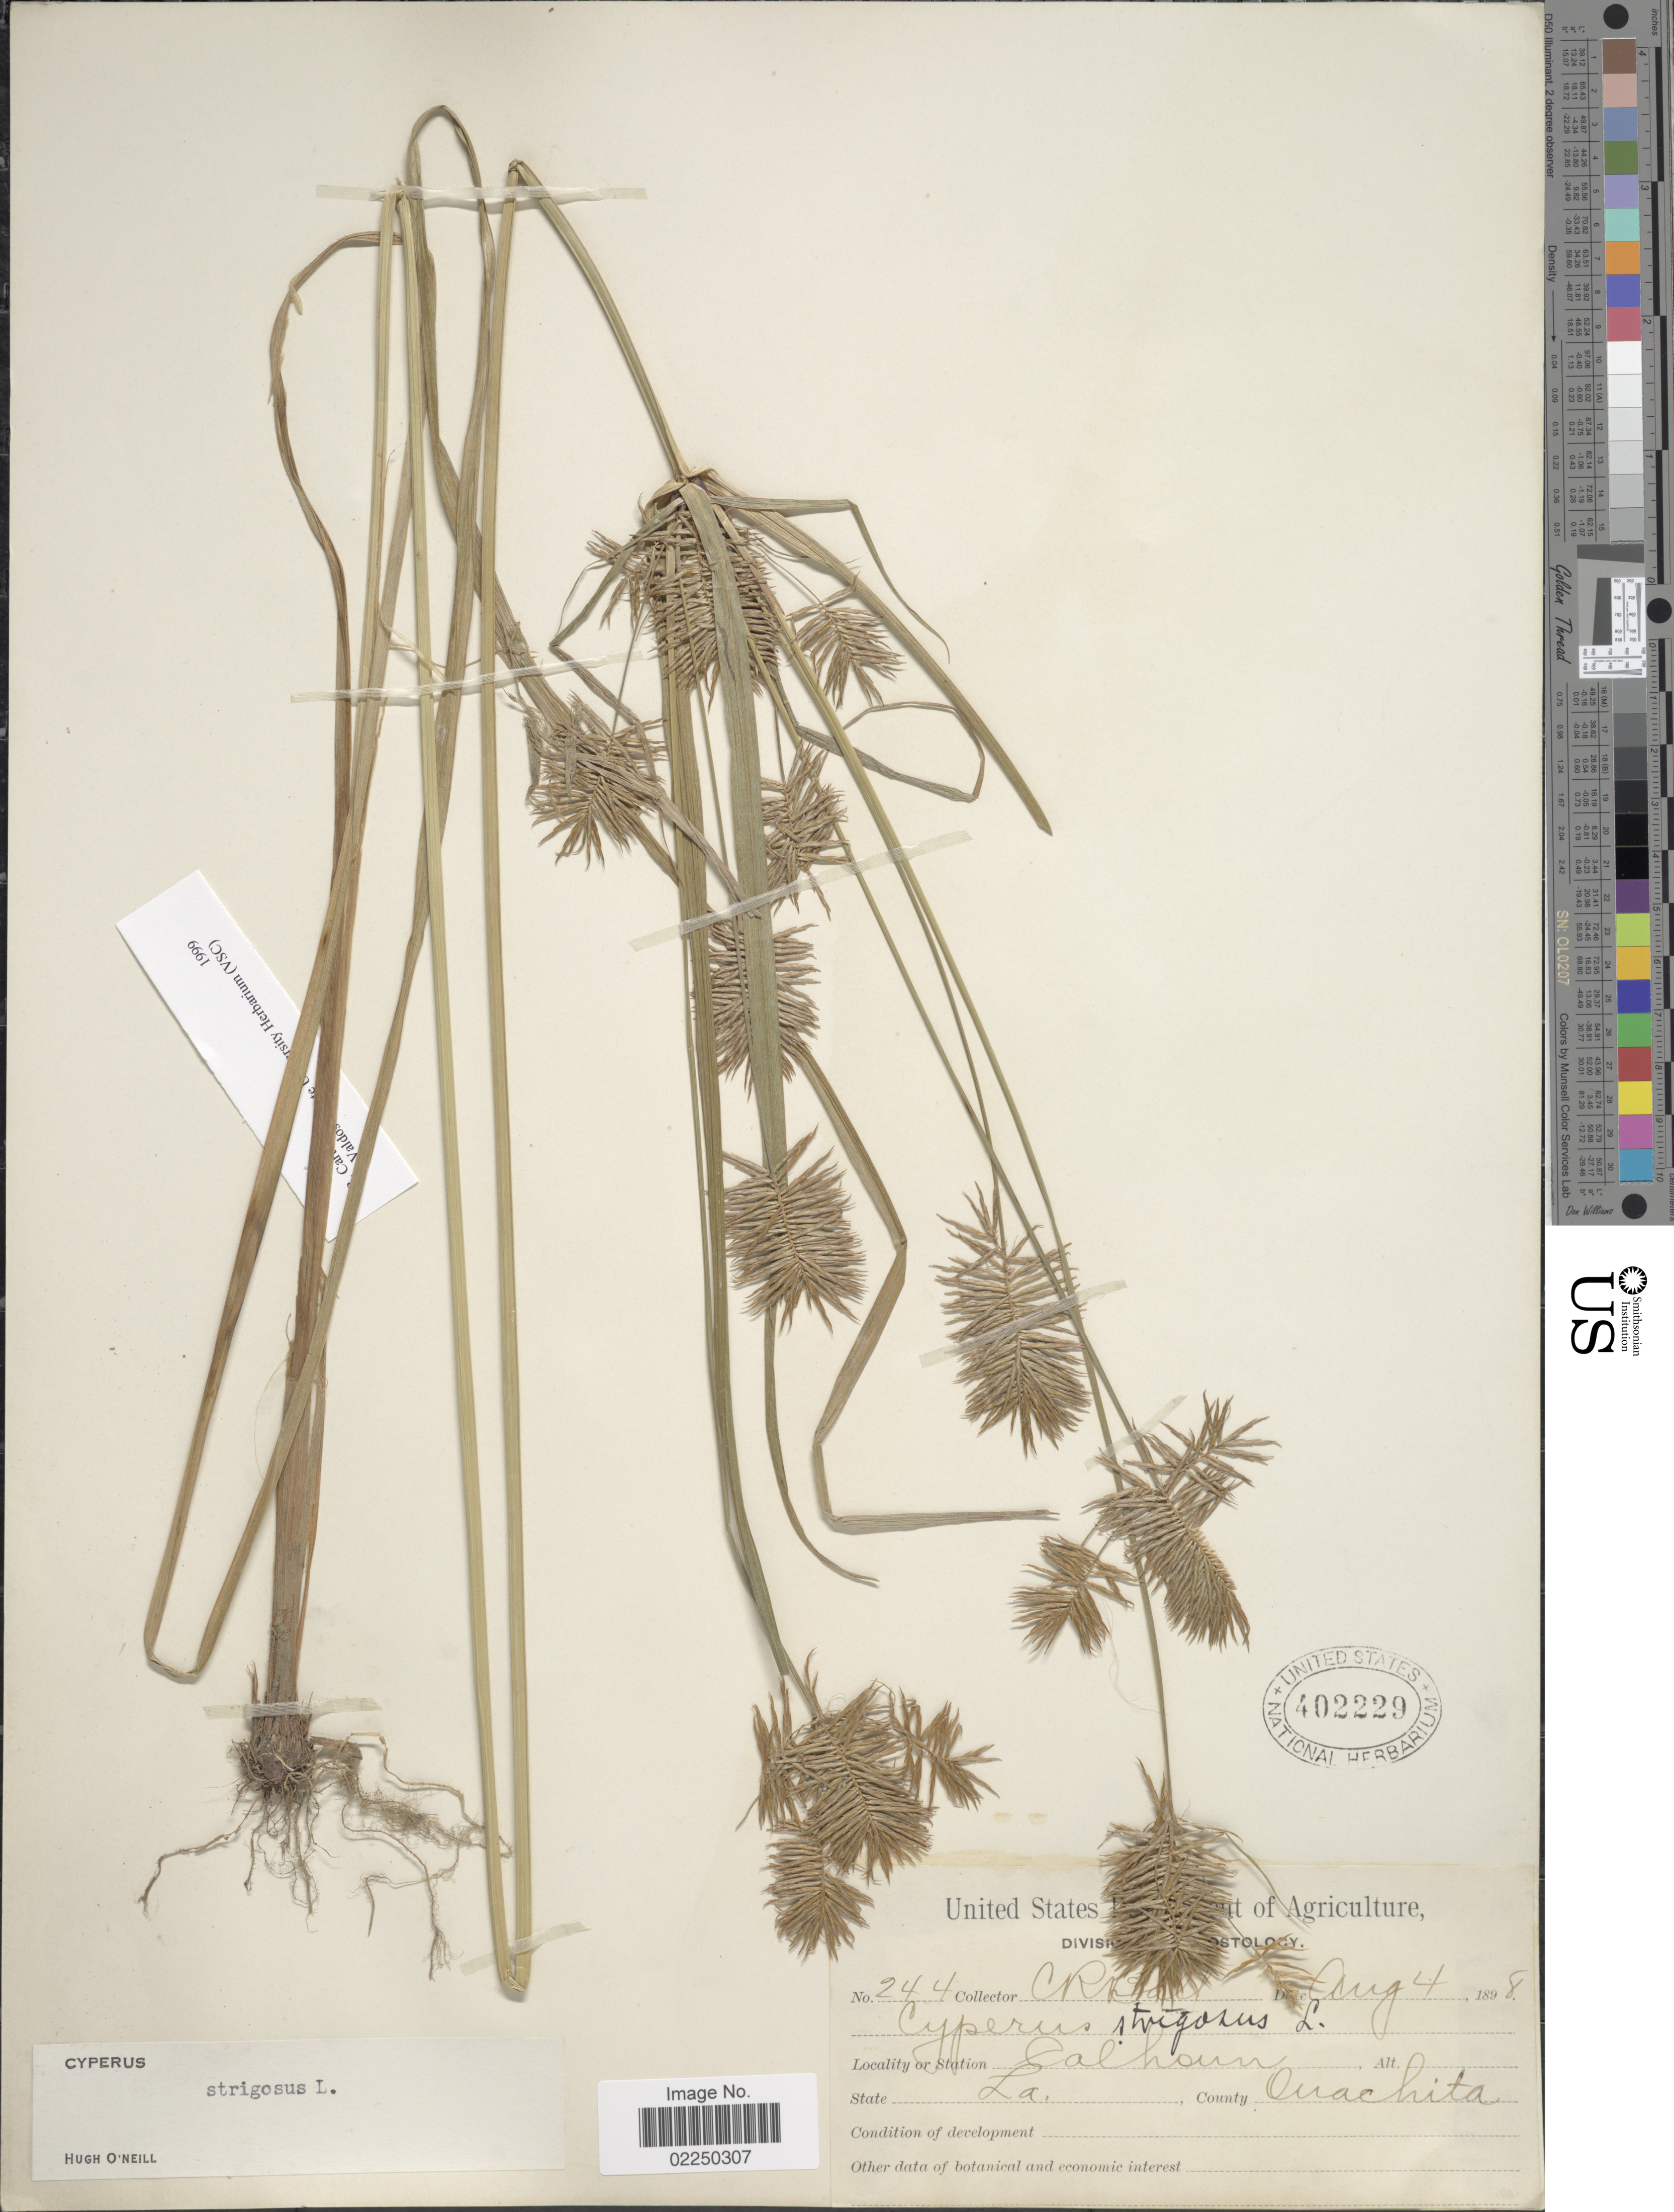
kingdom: Plantae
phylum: Tracheophyta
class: Liliopsida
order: Poales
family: Cyperaceae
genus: Cyperus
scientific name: Cyperus strigosus L.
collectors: C. R. Ball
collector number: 244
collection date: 1898-08-04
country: United States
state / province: Louisiana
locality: Calhoun, County Quachita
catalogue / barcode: US 402229